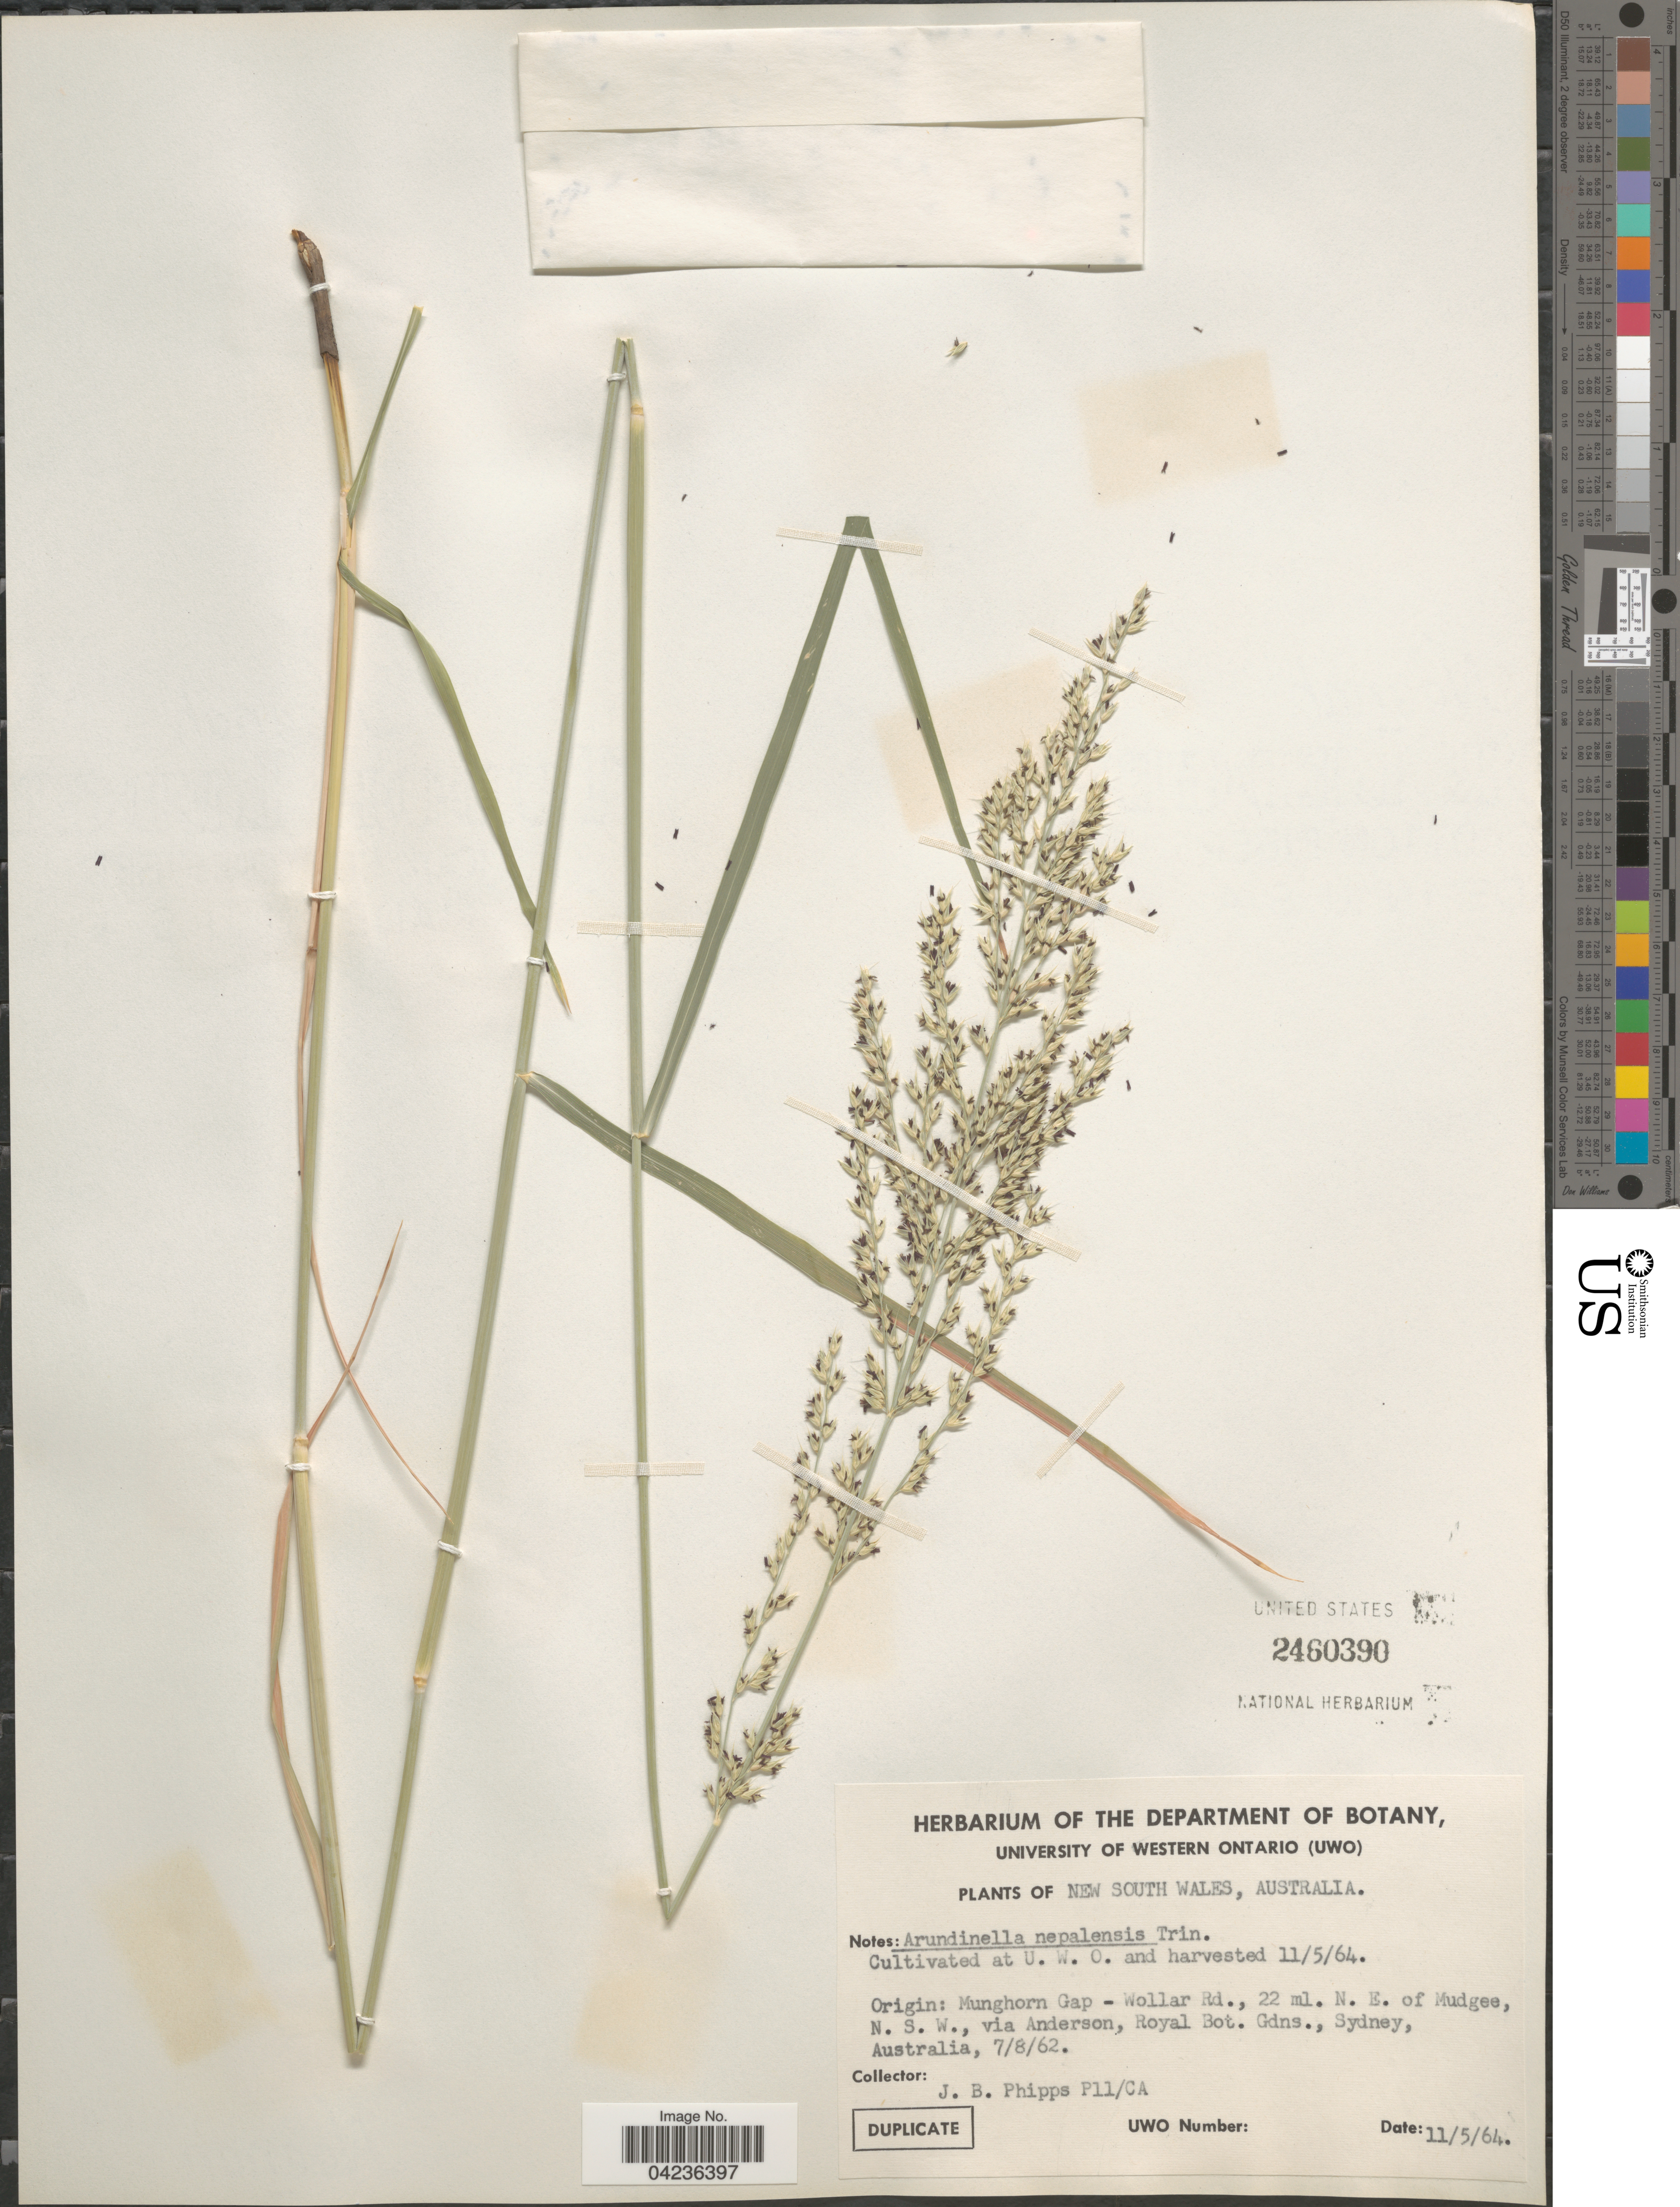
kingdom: Plantae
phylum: Tracheophyta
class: Liliopsida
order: Poales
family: Poaceae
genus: Arundinella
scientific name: Arundinella nepalensis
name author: Trin.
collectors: J. Phipps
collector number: P11/CA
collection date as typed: Transcribed d/m/y: 11/5/64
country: Canada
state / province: Ontario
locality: At U. W. O. and harvested 11/5/64.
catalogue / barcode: US 2460390